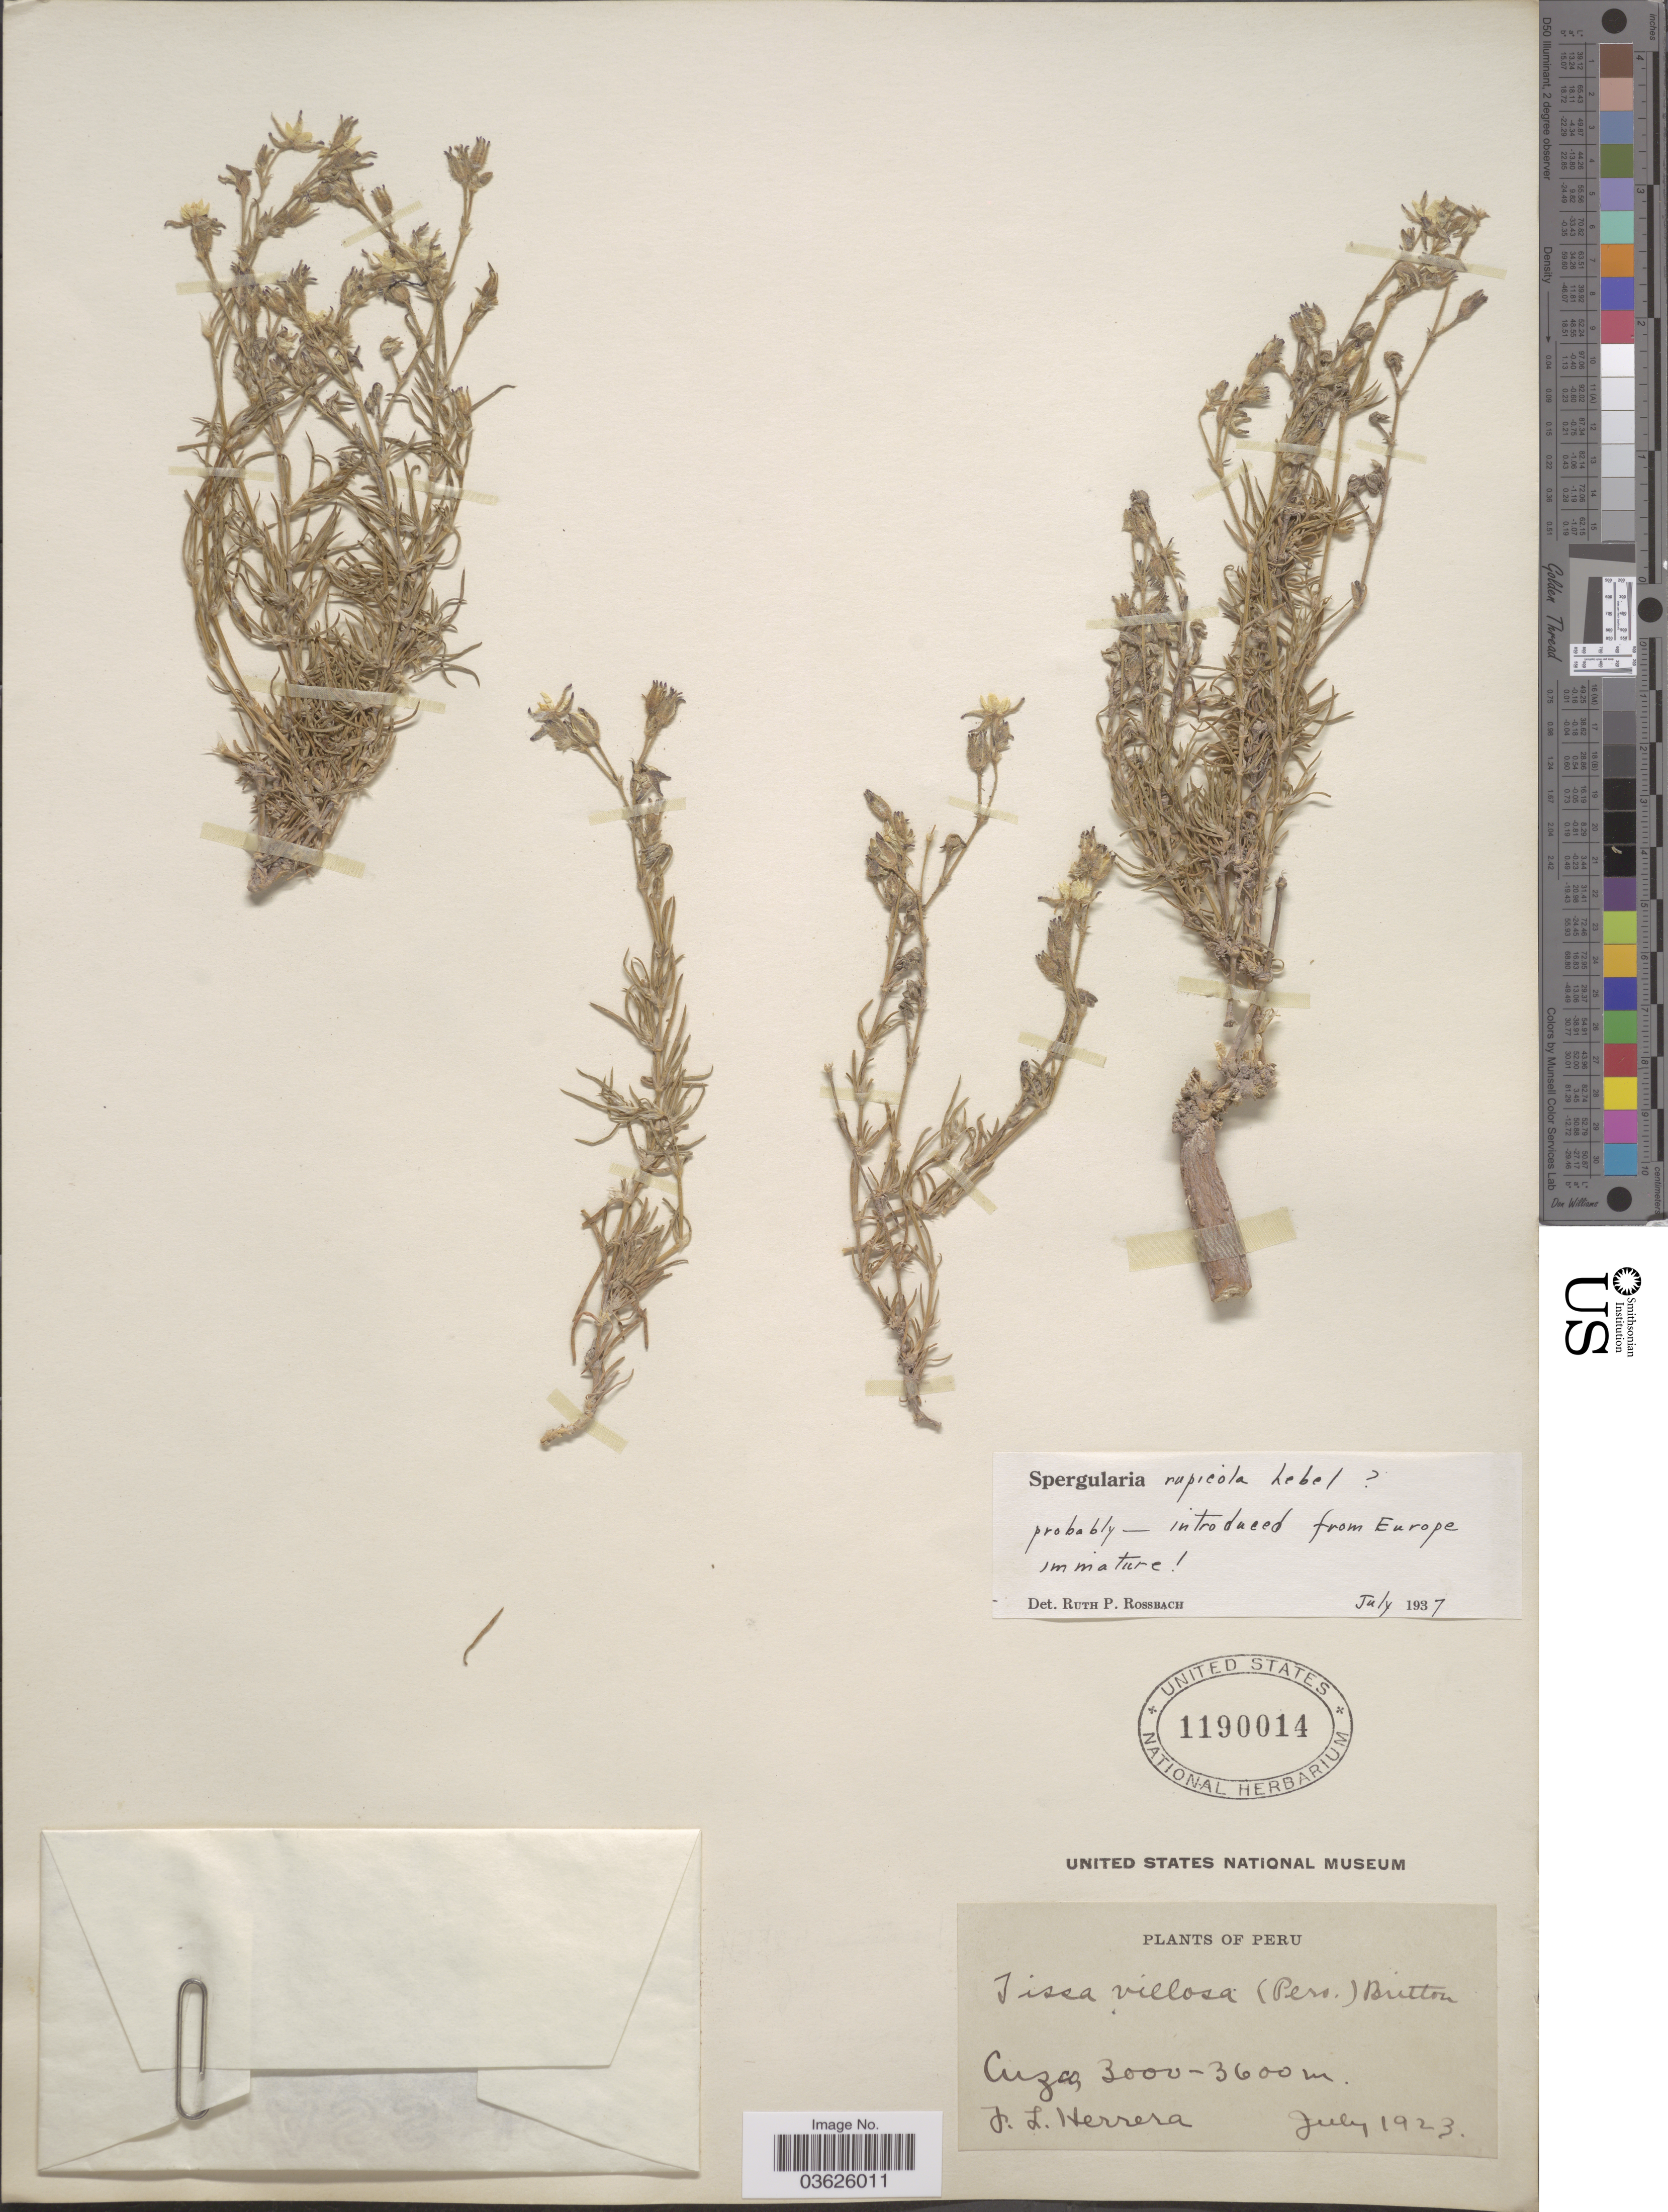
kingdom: Plantae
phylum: Tracheophyta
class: Magnoliopsida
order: Caryophyllales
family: Caryophyllaceae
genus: Spergularia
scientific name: Spergularia rupicola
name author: Lebel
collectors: F. L. Herrera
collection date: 1923-07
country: Peru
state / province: Cusco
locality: Cuzco.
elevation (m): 3000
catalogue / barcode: US 1190014